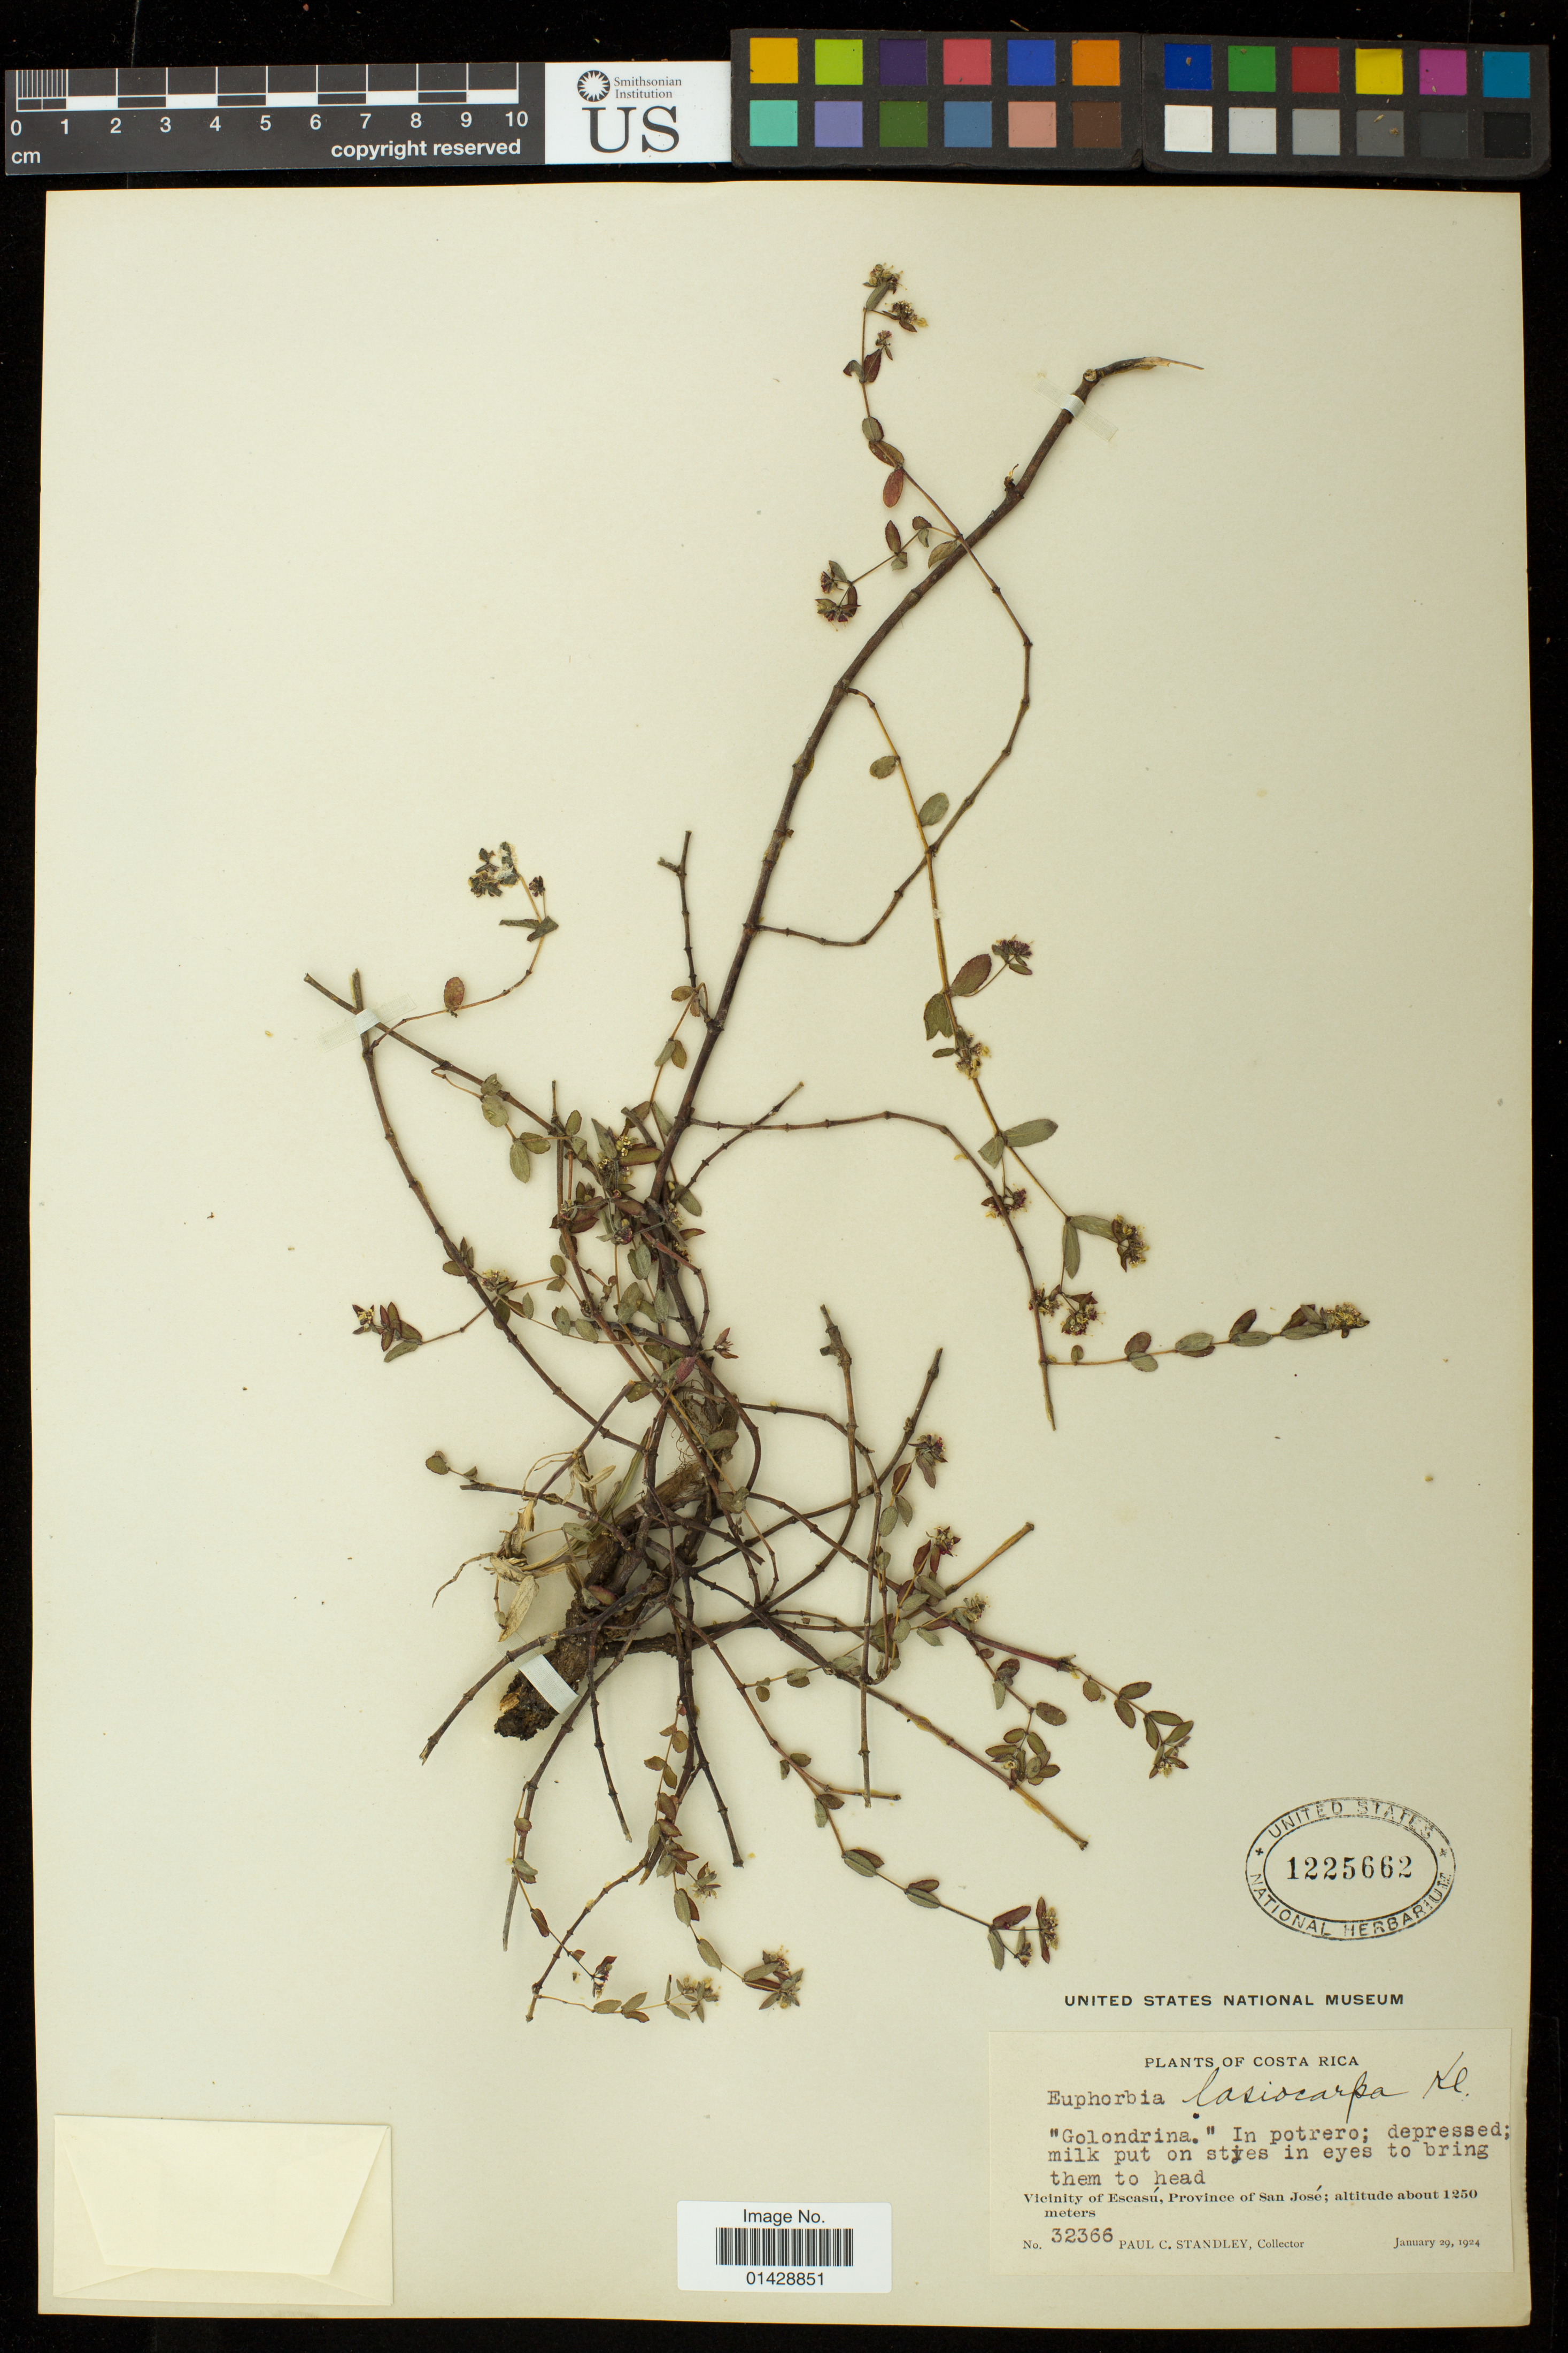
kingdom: Plantae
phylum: Tracheophyta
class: Magnoliopsida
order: Malpighiales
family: Euphorbiaceae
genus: Euphorbia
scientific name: Euphorbia lasiocarpa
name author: Klotzsch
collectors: P. C. Standley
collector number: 32366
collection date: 1924-01-29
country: Costa Rica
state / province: San José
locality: Vicinity of Escasu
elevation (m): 1250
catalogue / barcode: US 1225662